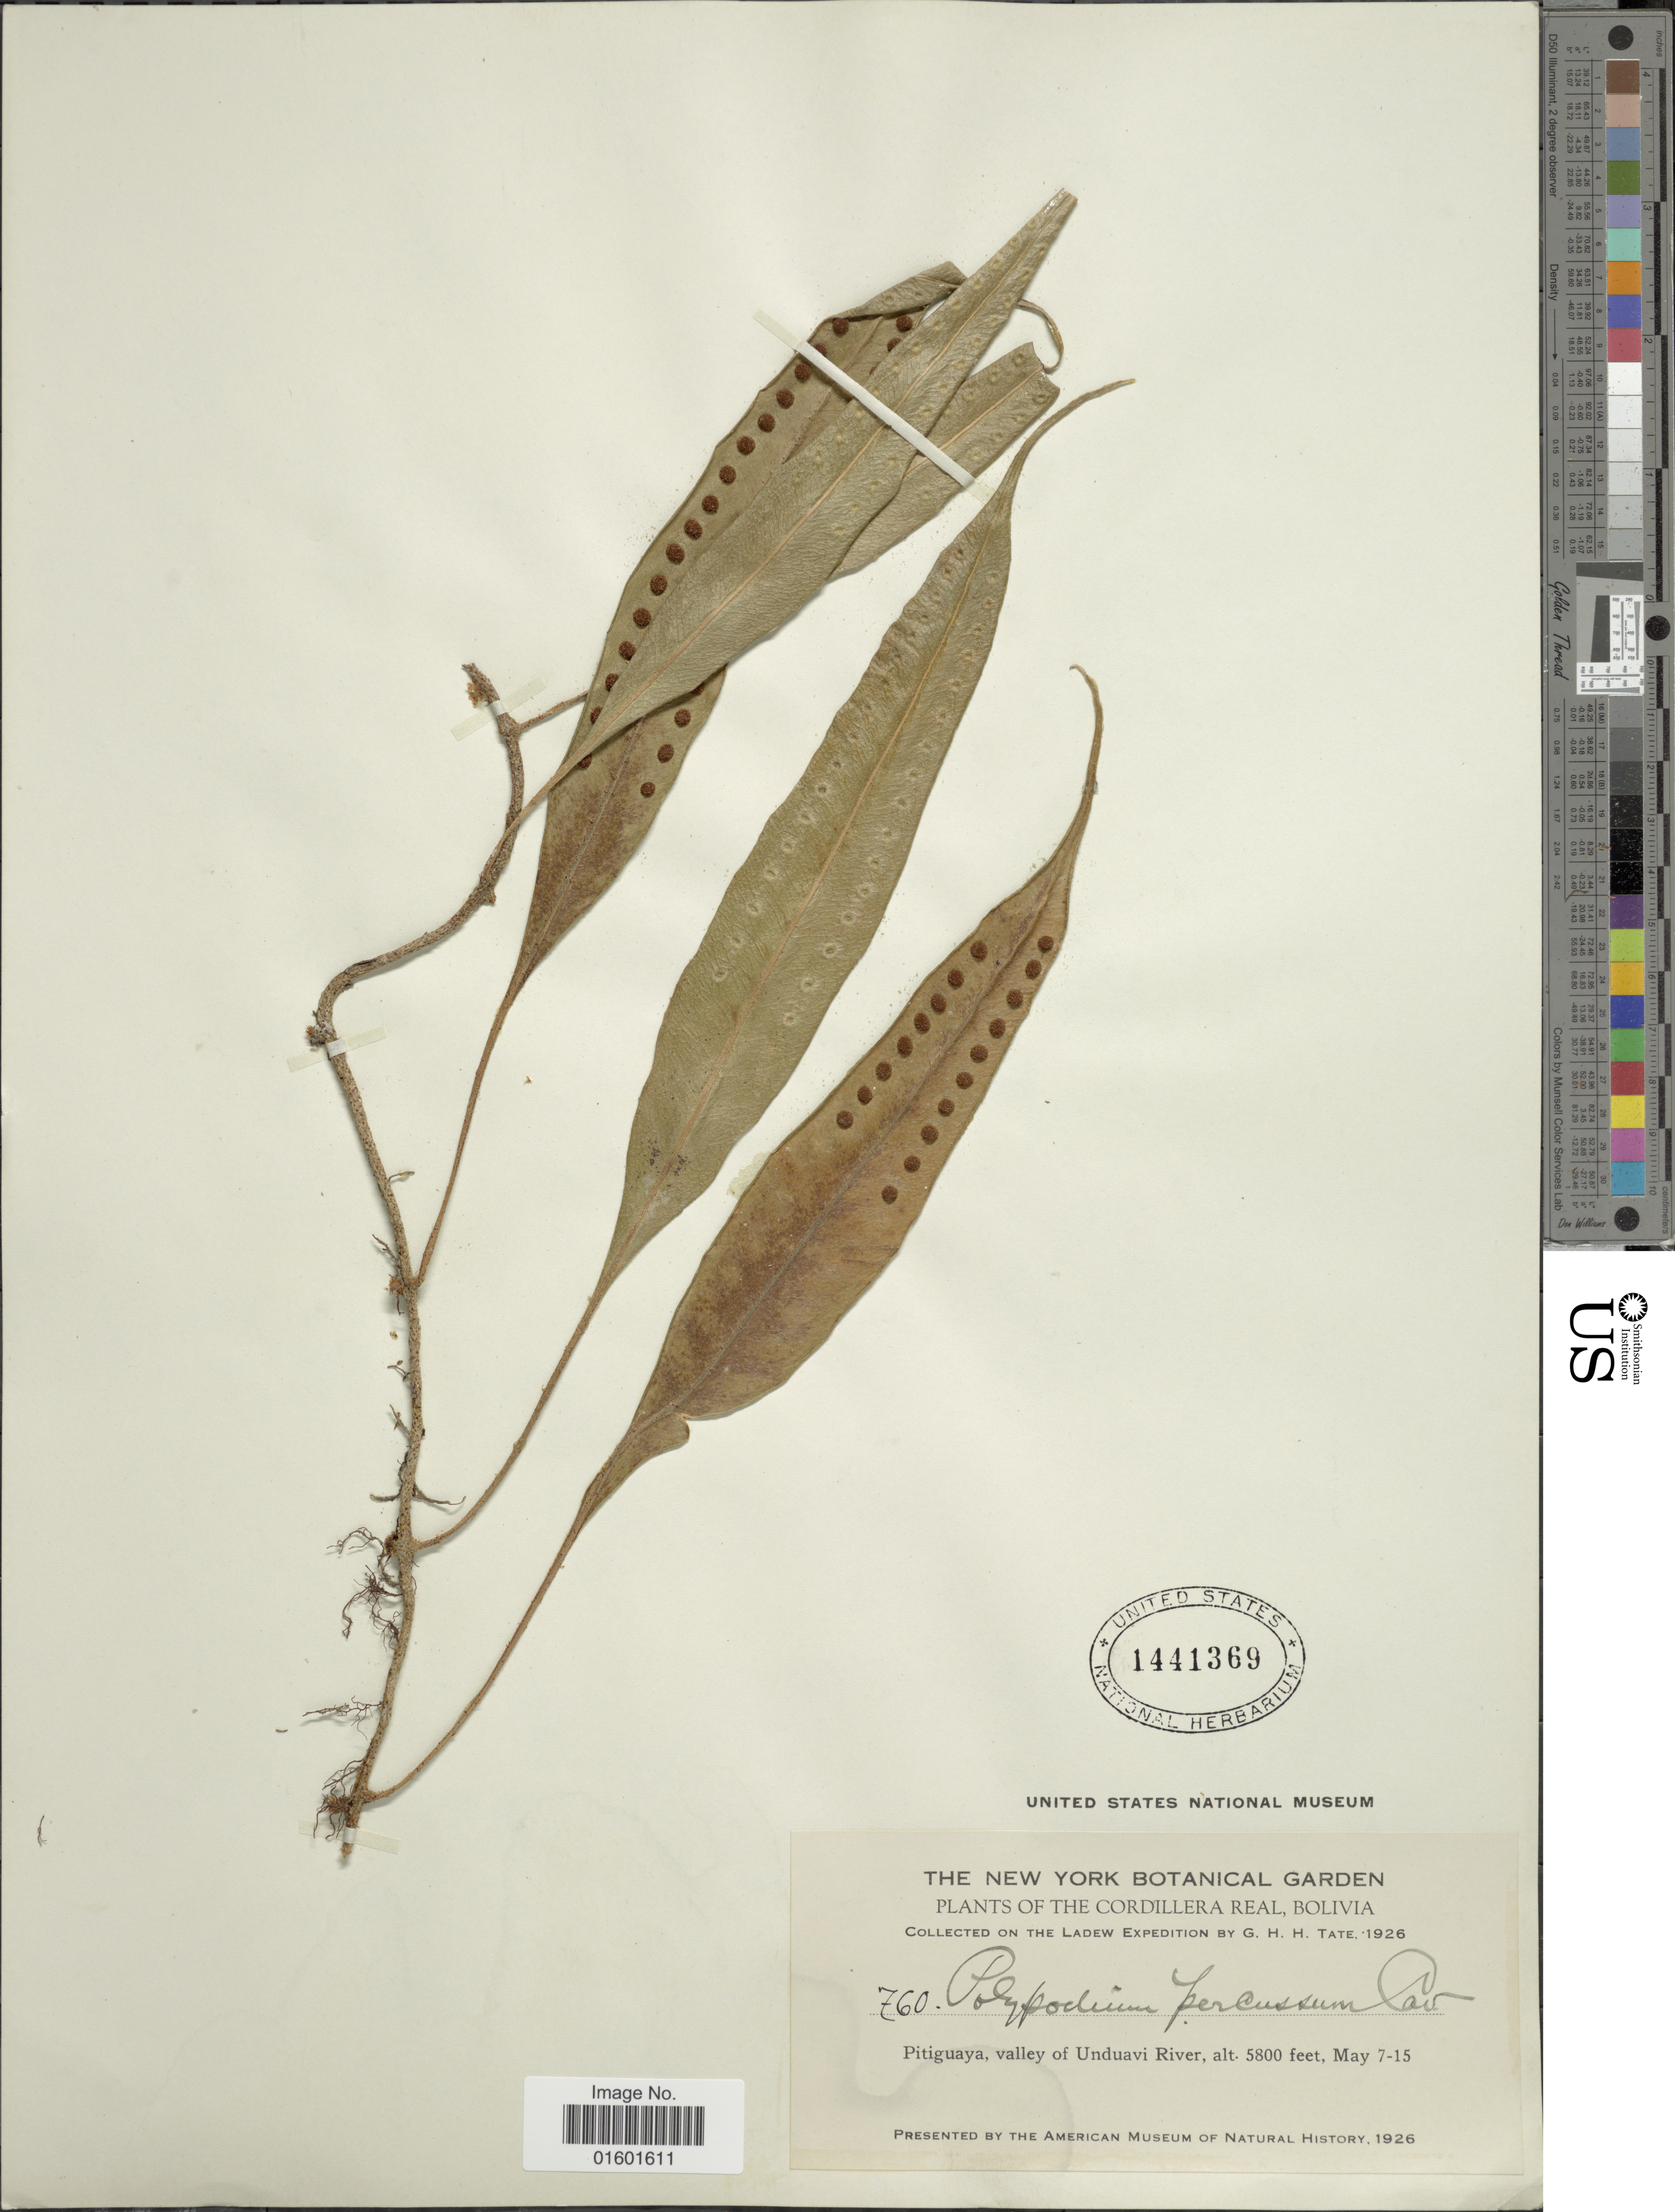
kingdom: Plantae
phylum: Tracheophyta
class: Polypodiopsida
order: Polypodiales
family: Polypodiaceae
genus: Microgramma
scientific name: Microgramma percussa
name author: (Cav.) de la Sota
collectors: H. Tate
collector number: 760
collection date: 1926-05-07/1926-05-15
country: Bolivia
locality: Cordillera Real, Pitiguaya, valley of Unduavi River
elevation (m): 1768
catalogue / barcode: US 1441369